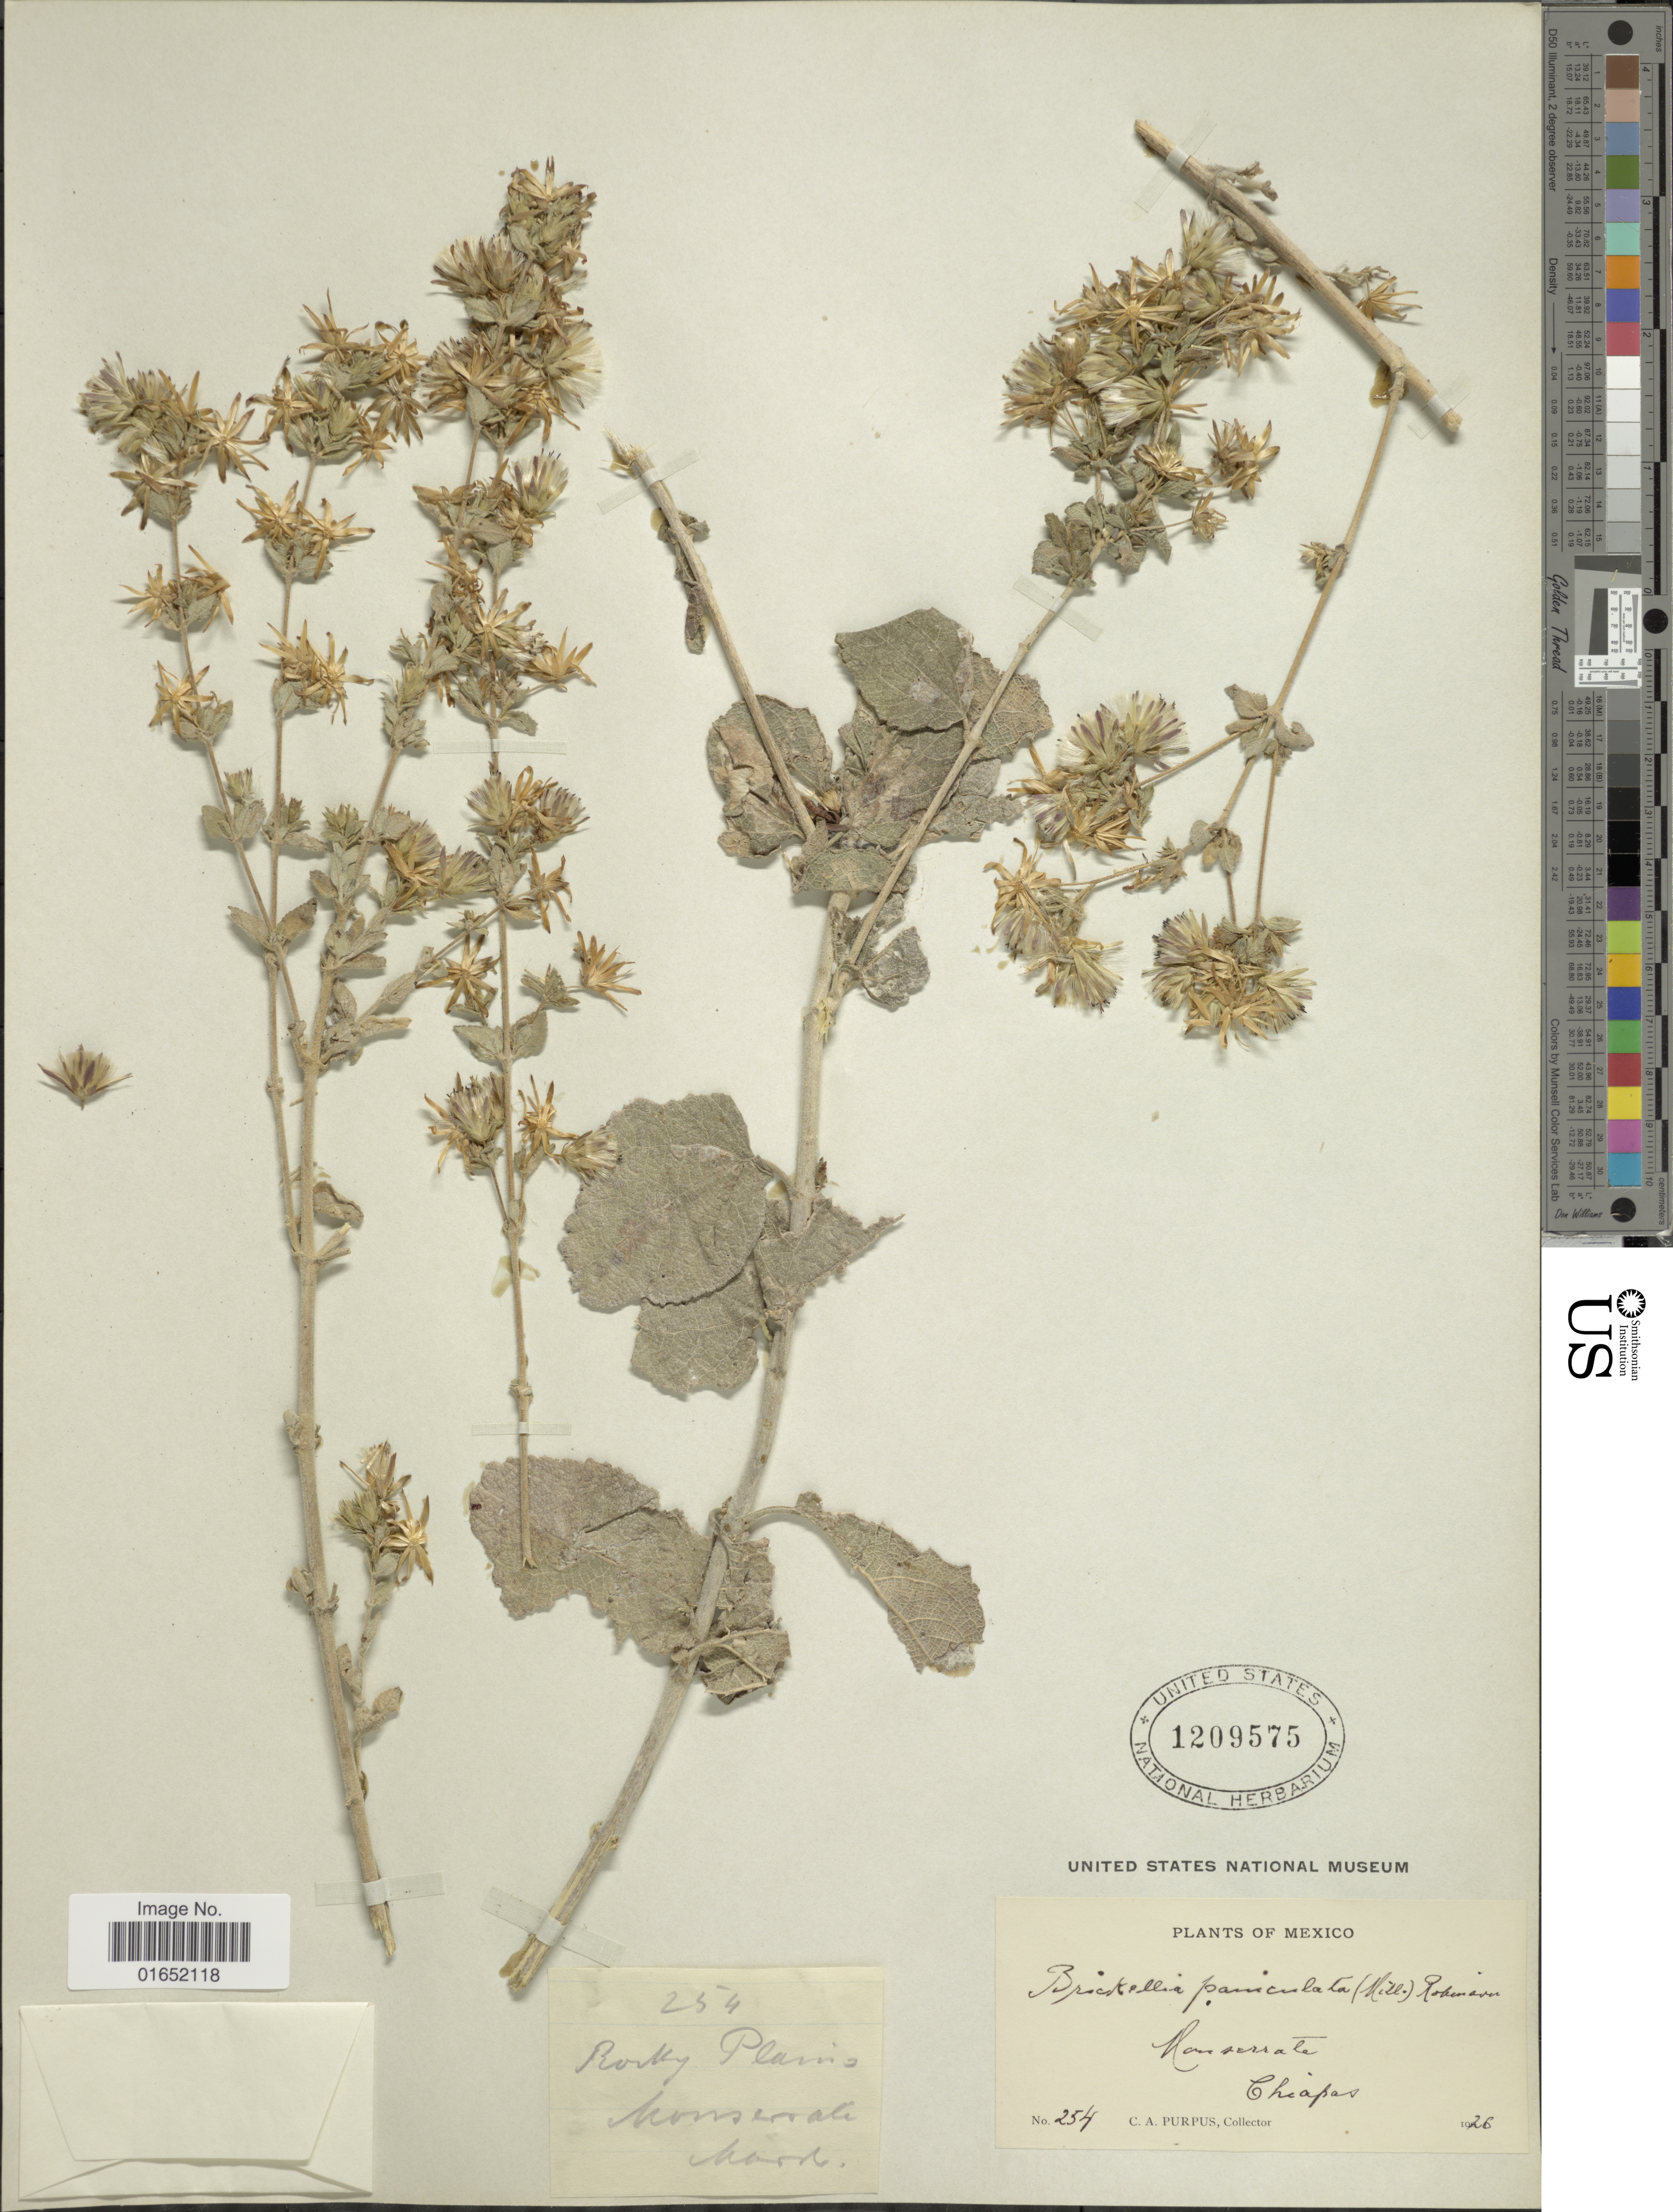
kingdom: Plantae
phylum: Tracheophyta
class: Magnoliopsida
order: Asterales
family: Asteraceae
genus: Brickellia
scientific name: Brickellia paniculata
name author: (Mill.) B.L. Rob.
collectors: C. A. Purpus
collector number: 254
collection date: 1926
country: Mexico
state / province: Chiapas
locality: Monserrata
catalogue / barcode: US 1209575